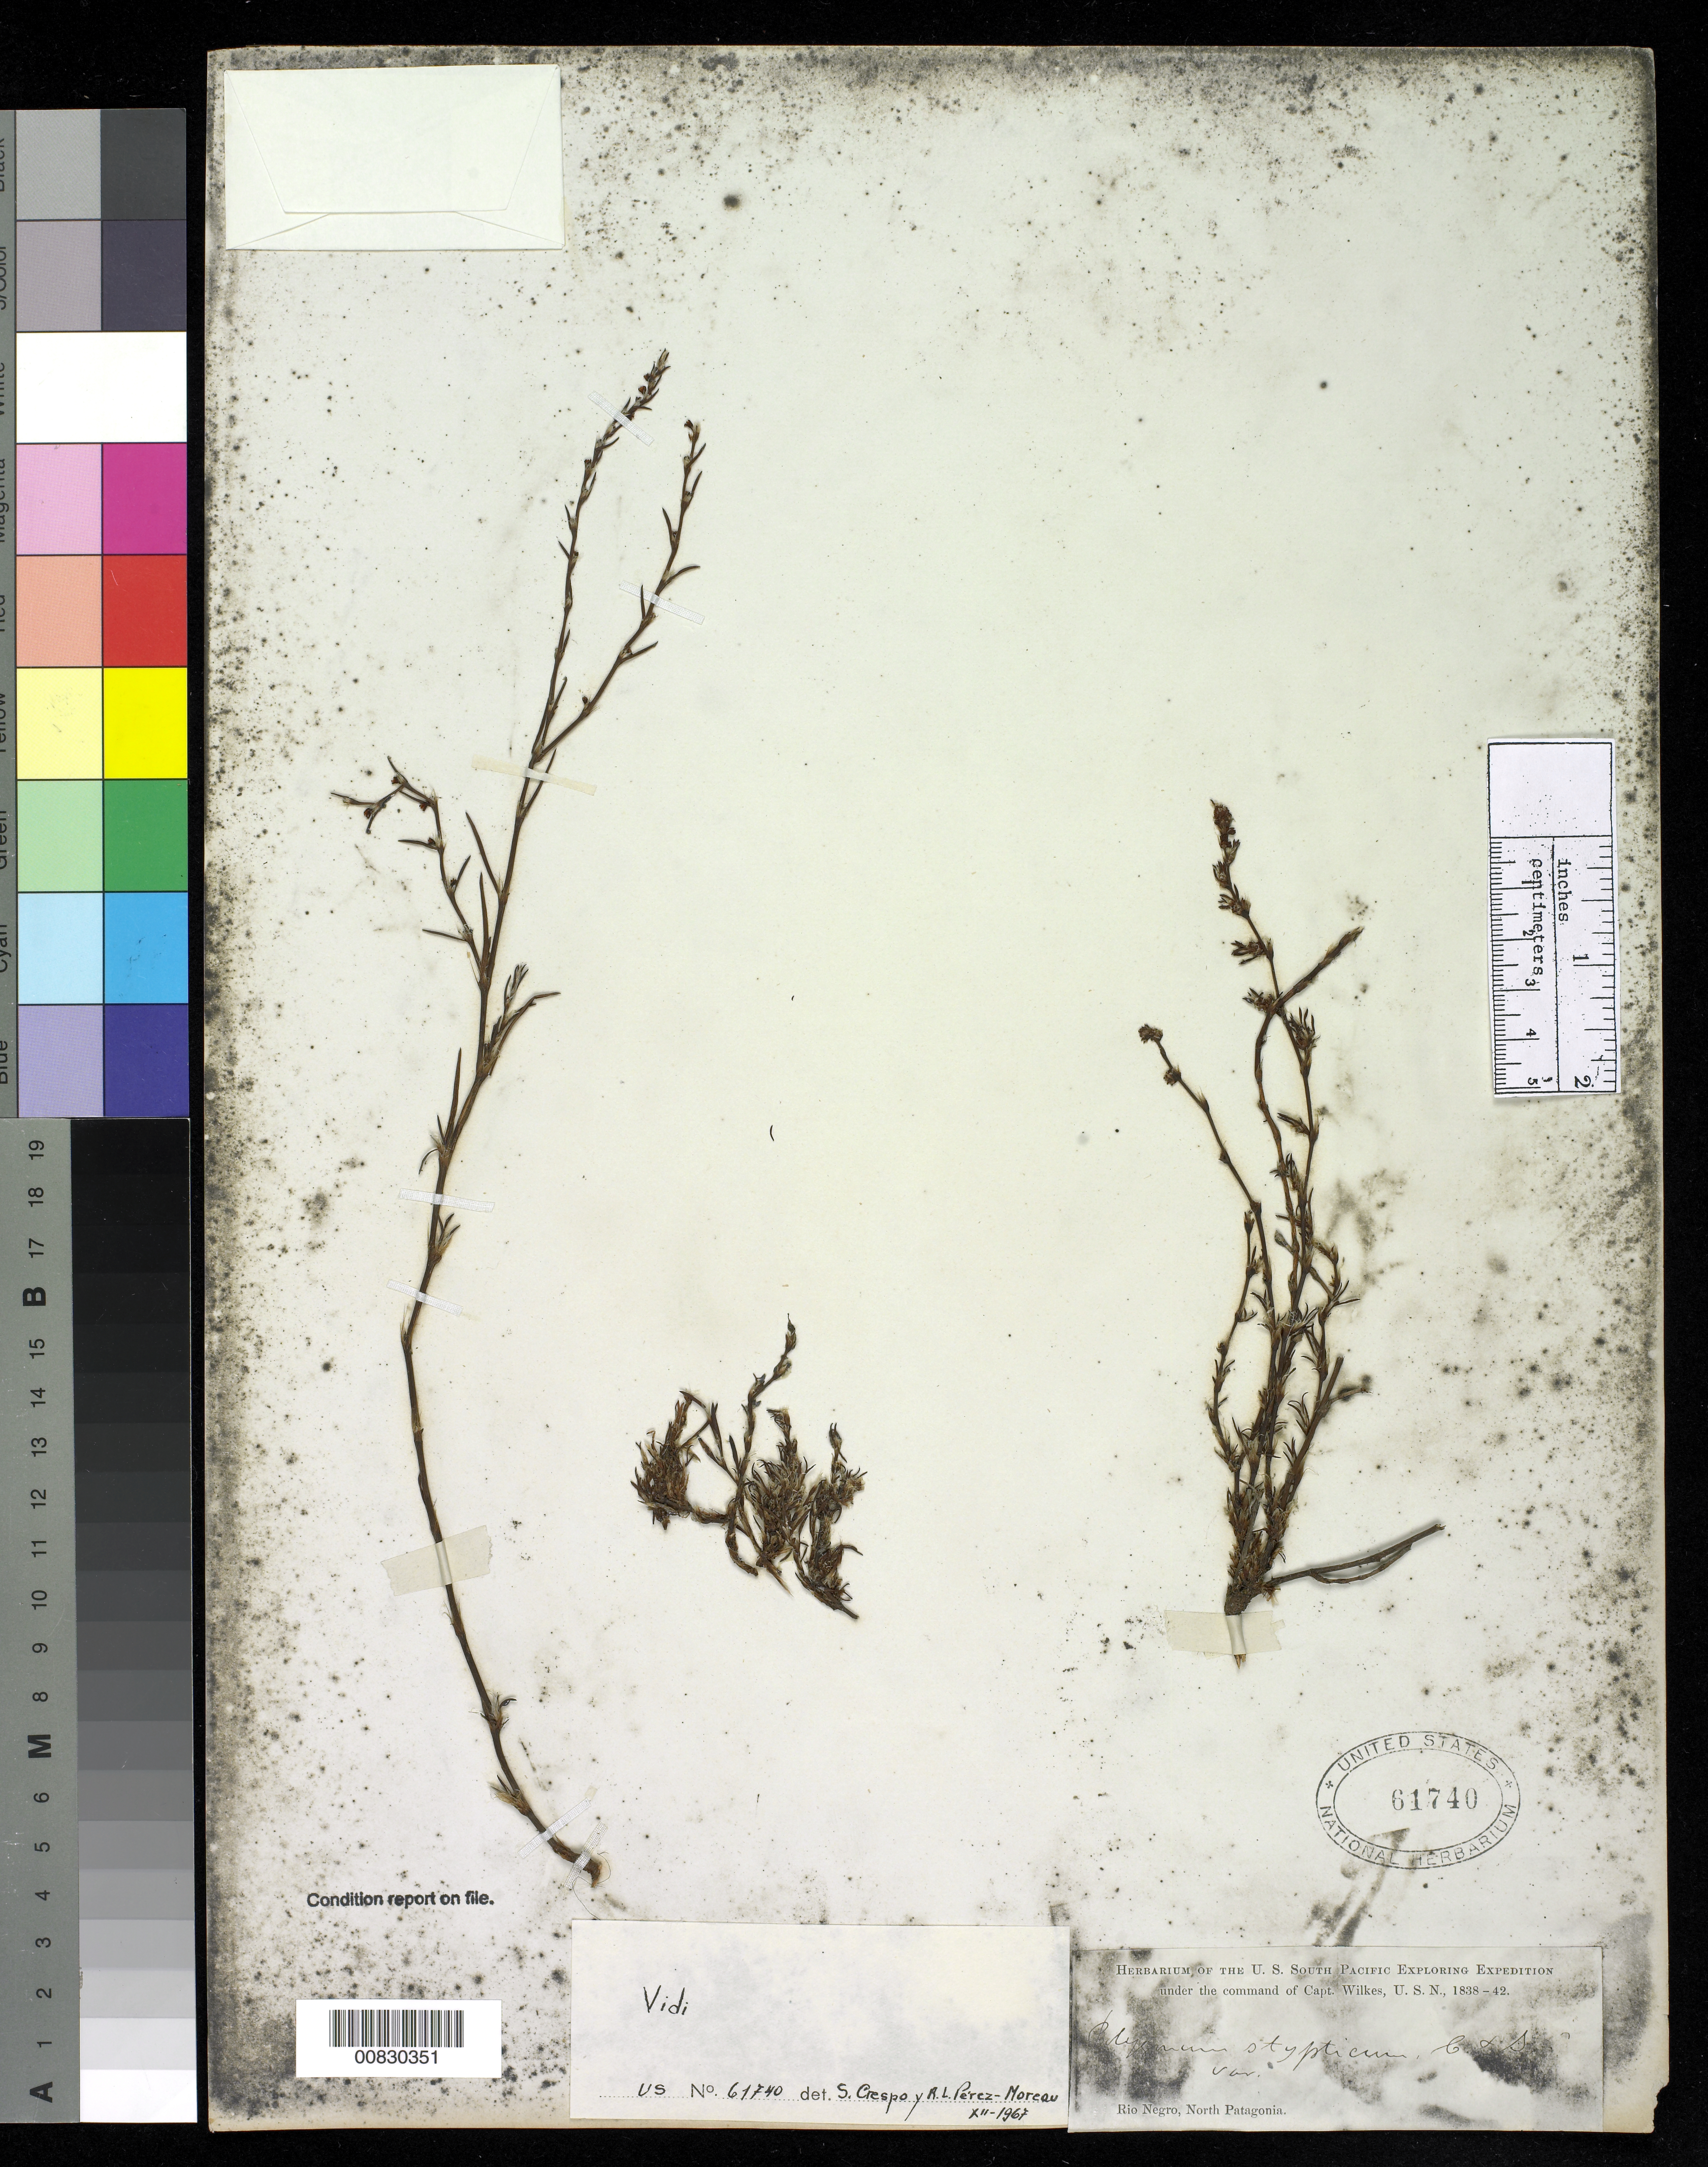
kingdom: Plantae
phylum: Tracheophyta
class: Magnoliopsida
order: Caryophyllales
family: Polygonaceae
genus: Polygonum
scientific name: Polygonum stypticum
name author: Cham. & Schltdl.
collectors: Wilkes Explor. Exped.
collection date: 1838/1842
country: Argentina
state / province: Rio Negro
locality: Rio Negro, North Patagonia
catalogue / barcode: US 61740